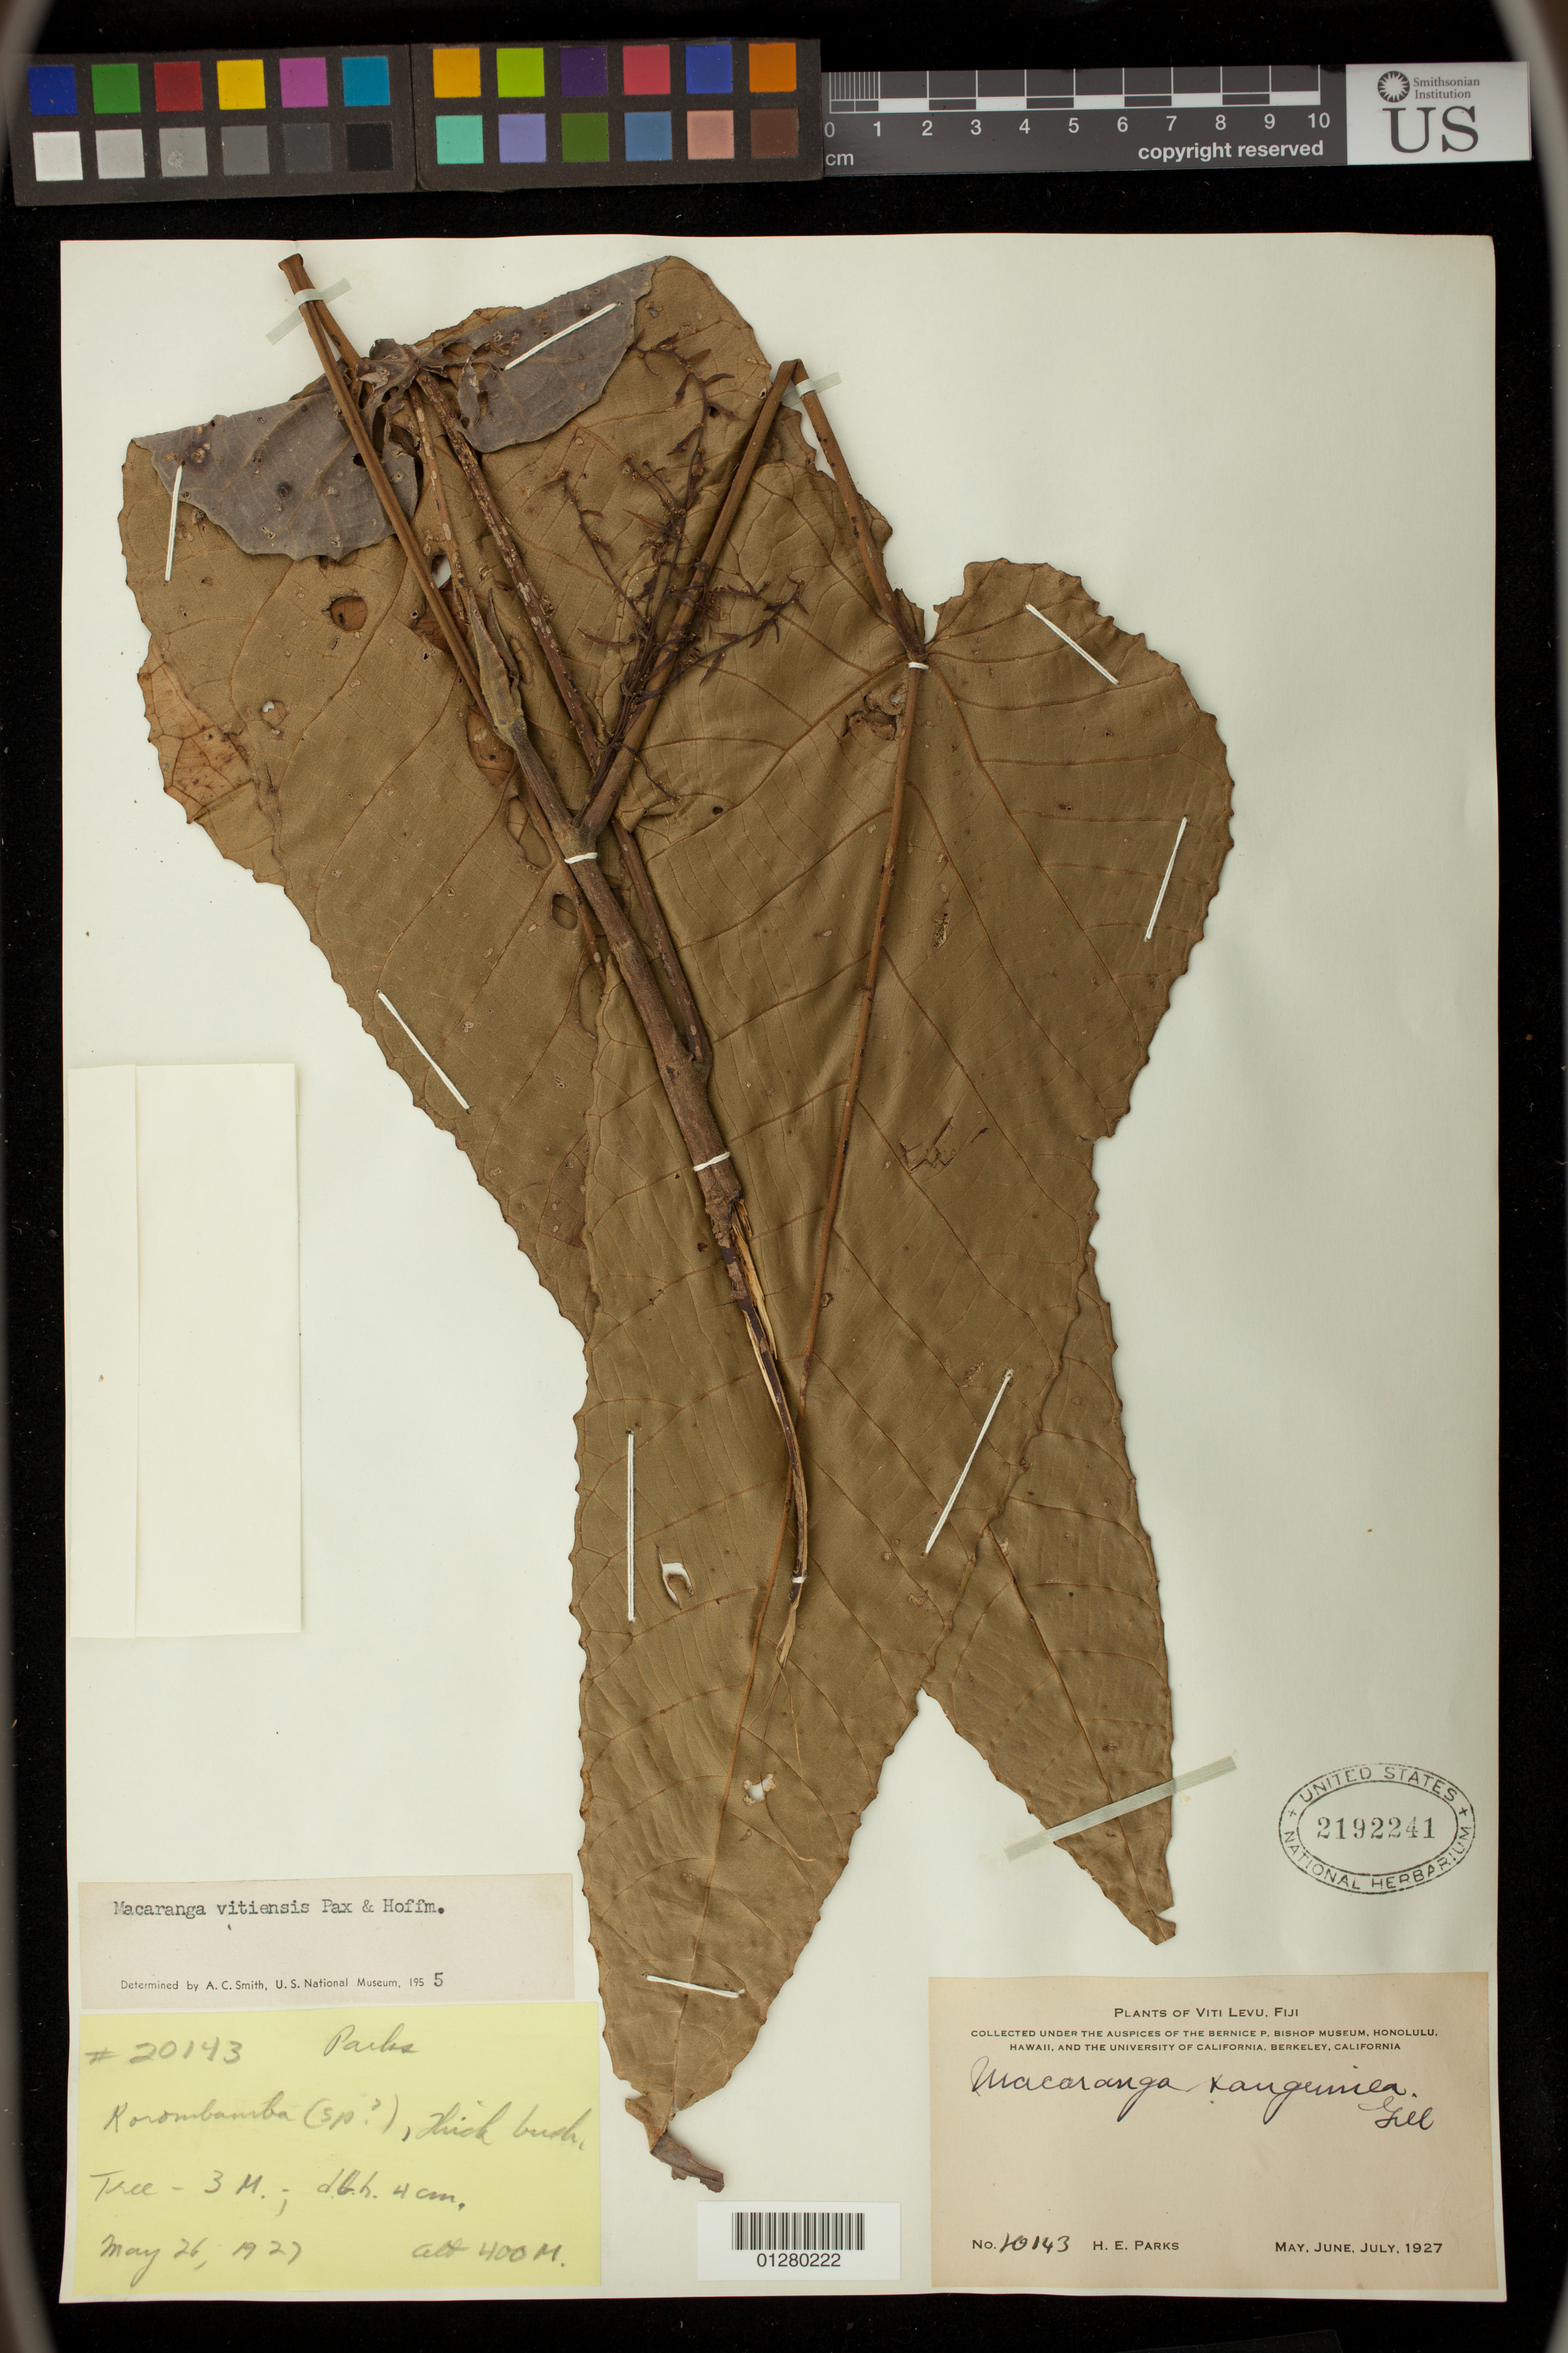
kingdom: Plantae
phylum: Tracheophyta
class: Magnoliopsida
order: Malpighiales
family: Euphorbiaceae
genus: Macaranga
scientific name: Macaranga vitiensis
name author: Pax & K. Hoffm.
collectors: H. E. Parks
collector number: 20143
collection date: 1927-05-26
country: Fiji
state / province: Central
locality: Korombamba [Nakorombamba]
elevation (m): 400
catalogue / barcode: US 2192241